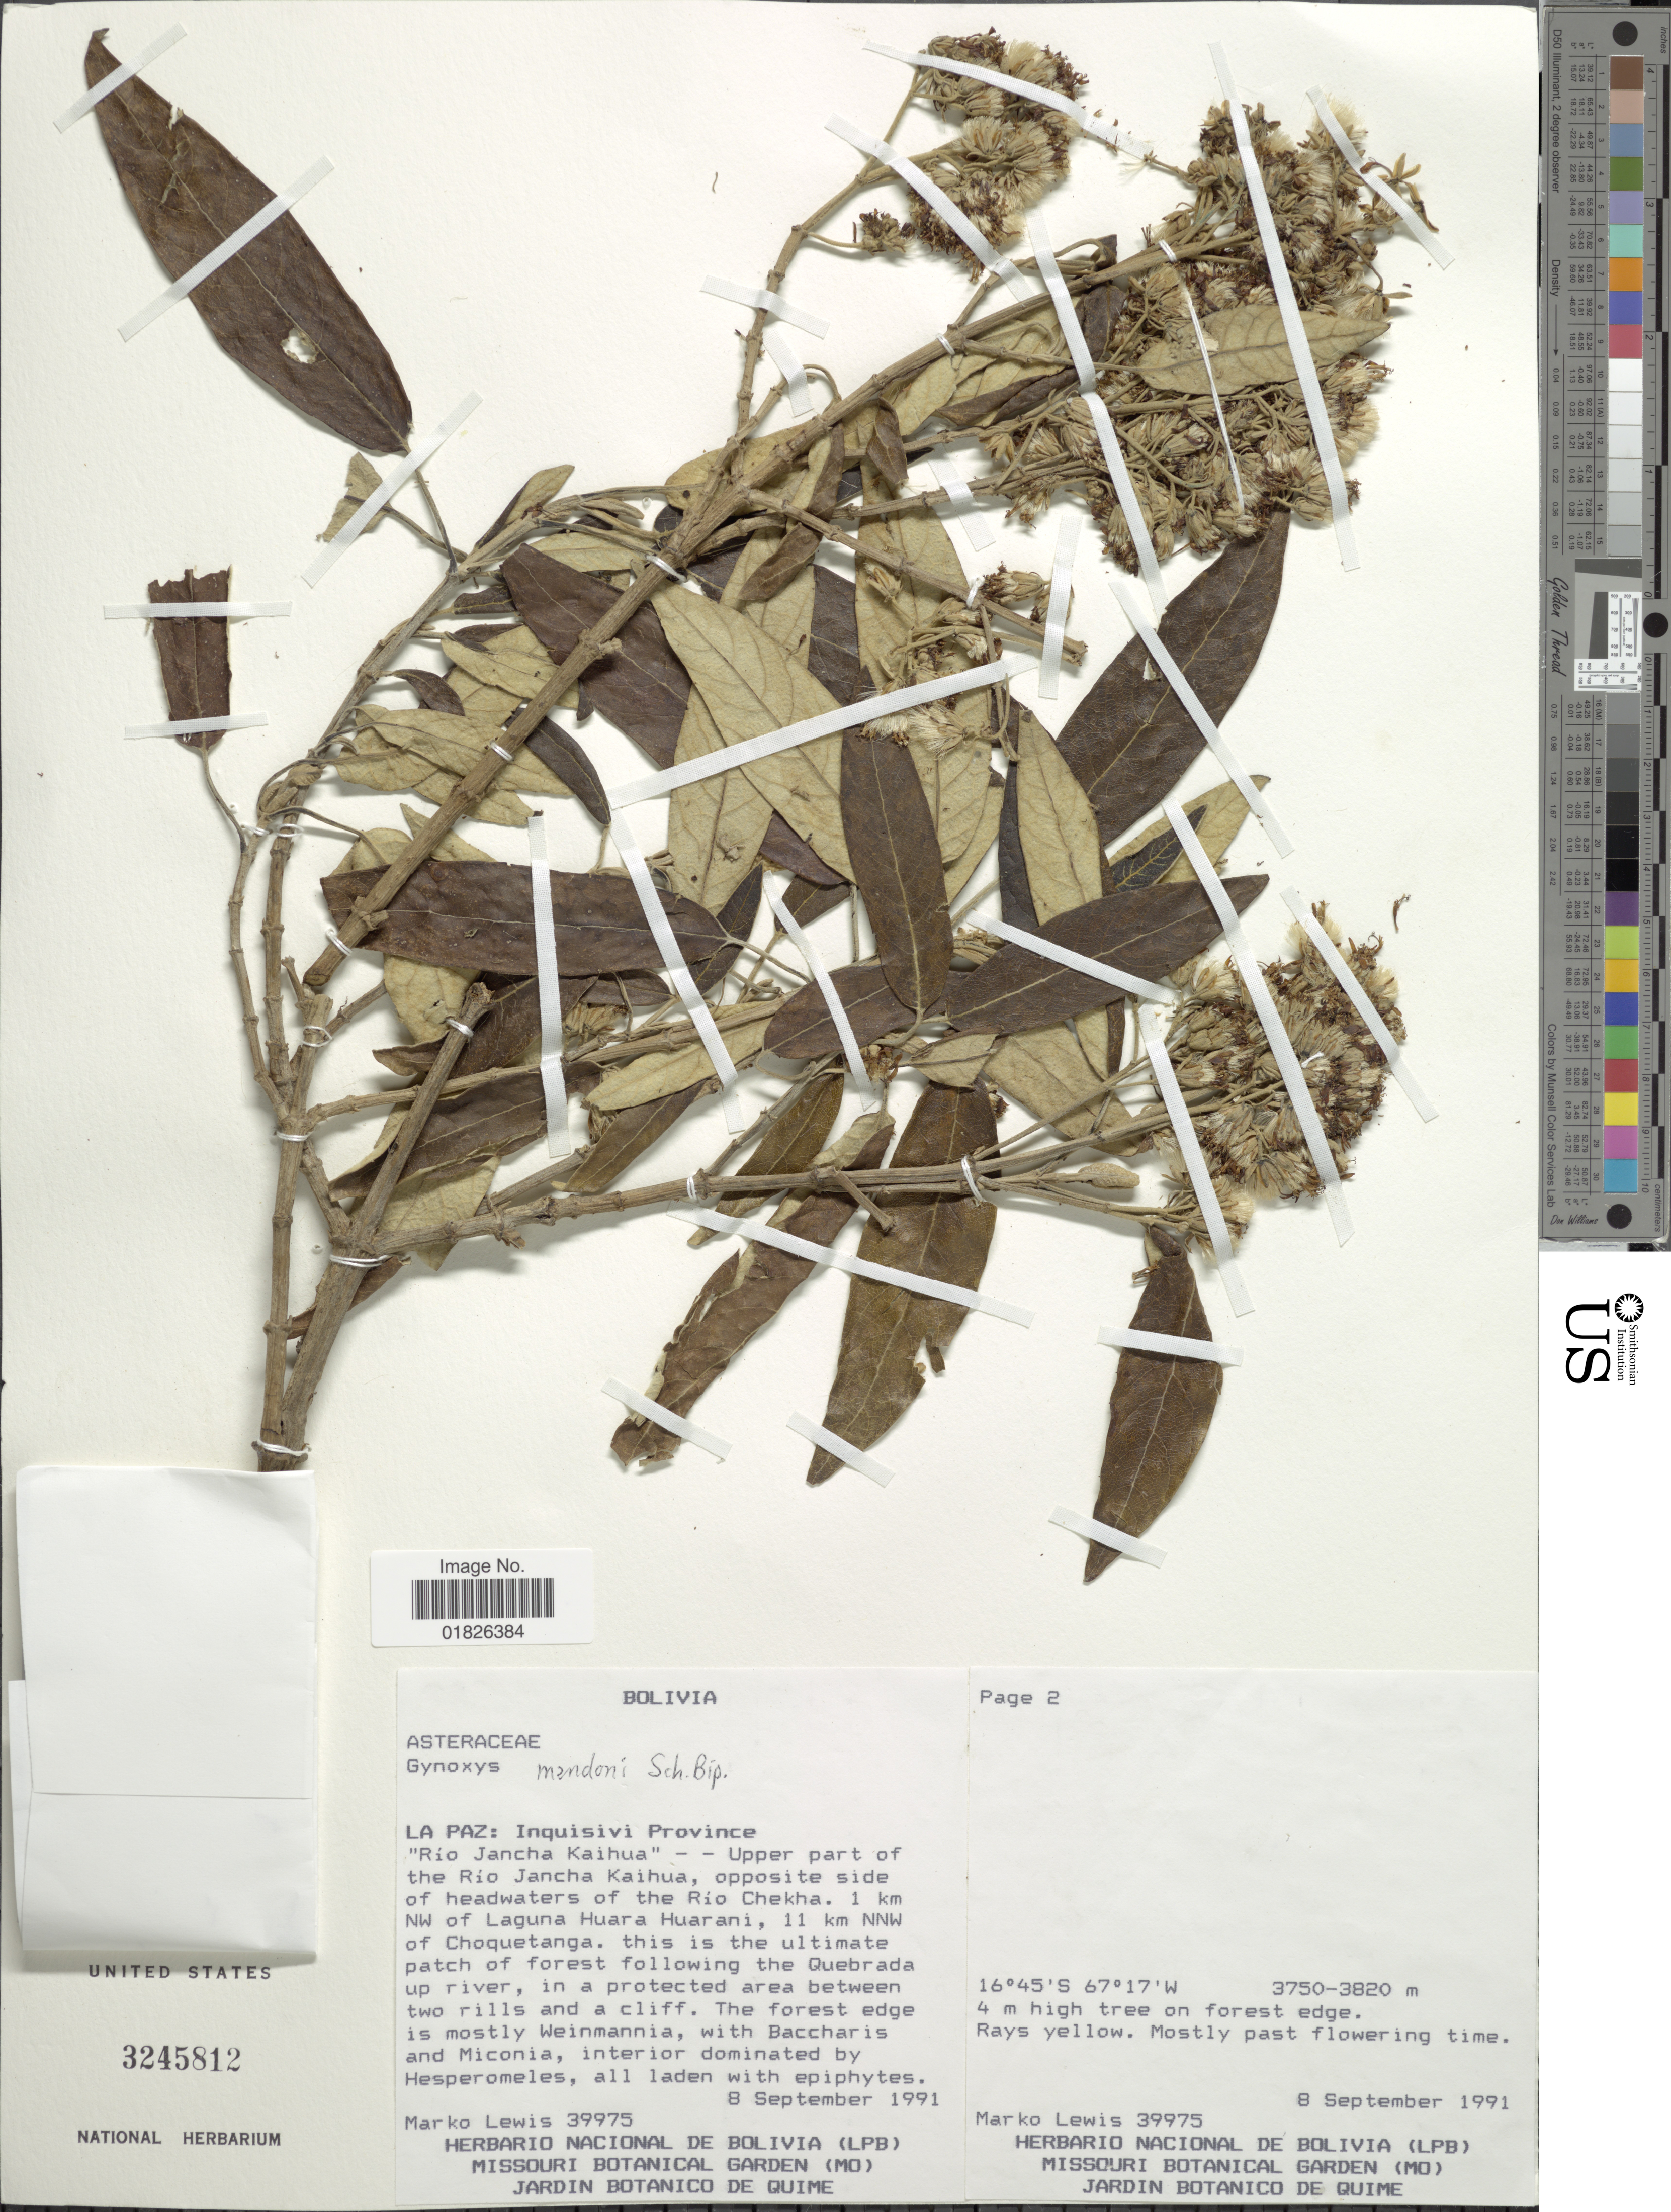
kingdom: Plantae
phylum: Tracheophyta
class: Magnoliopsida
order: Asterales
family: Asteraceae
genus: Gynoxys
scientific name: Gynoxys mandonii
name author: Sch. Bip. ex Rusby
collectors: M. A. Lewis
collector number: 39975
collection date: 1991-09-08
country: Bolivia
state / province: La Paz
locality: Inquisivi Province, "Rio Jancha Kaihua"-upper part of the Rio Jancha Kaihua, opposite side of headwaters of the Rio Chekja, 1 km NW of Laguna Huara Huarani, 11 km NNW of Choquetanga.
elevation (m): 3750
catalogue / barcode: US 3245812